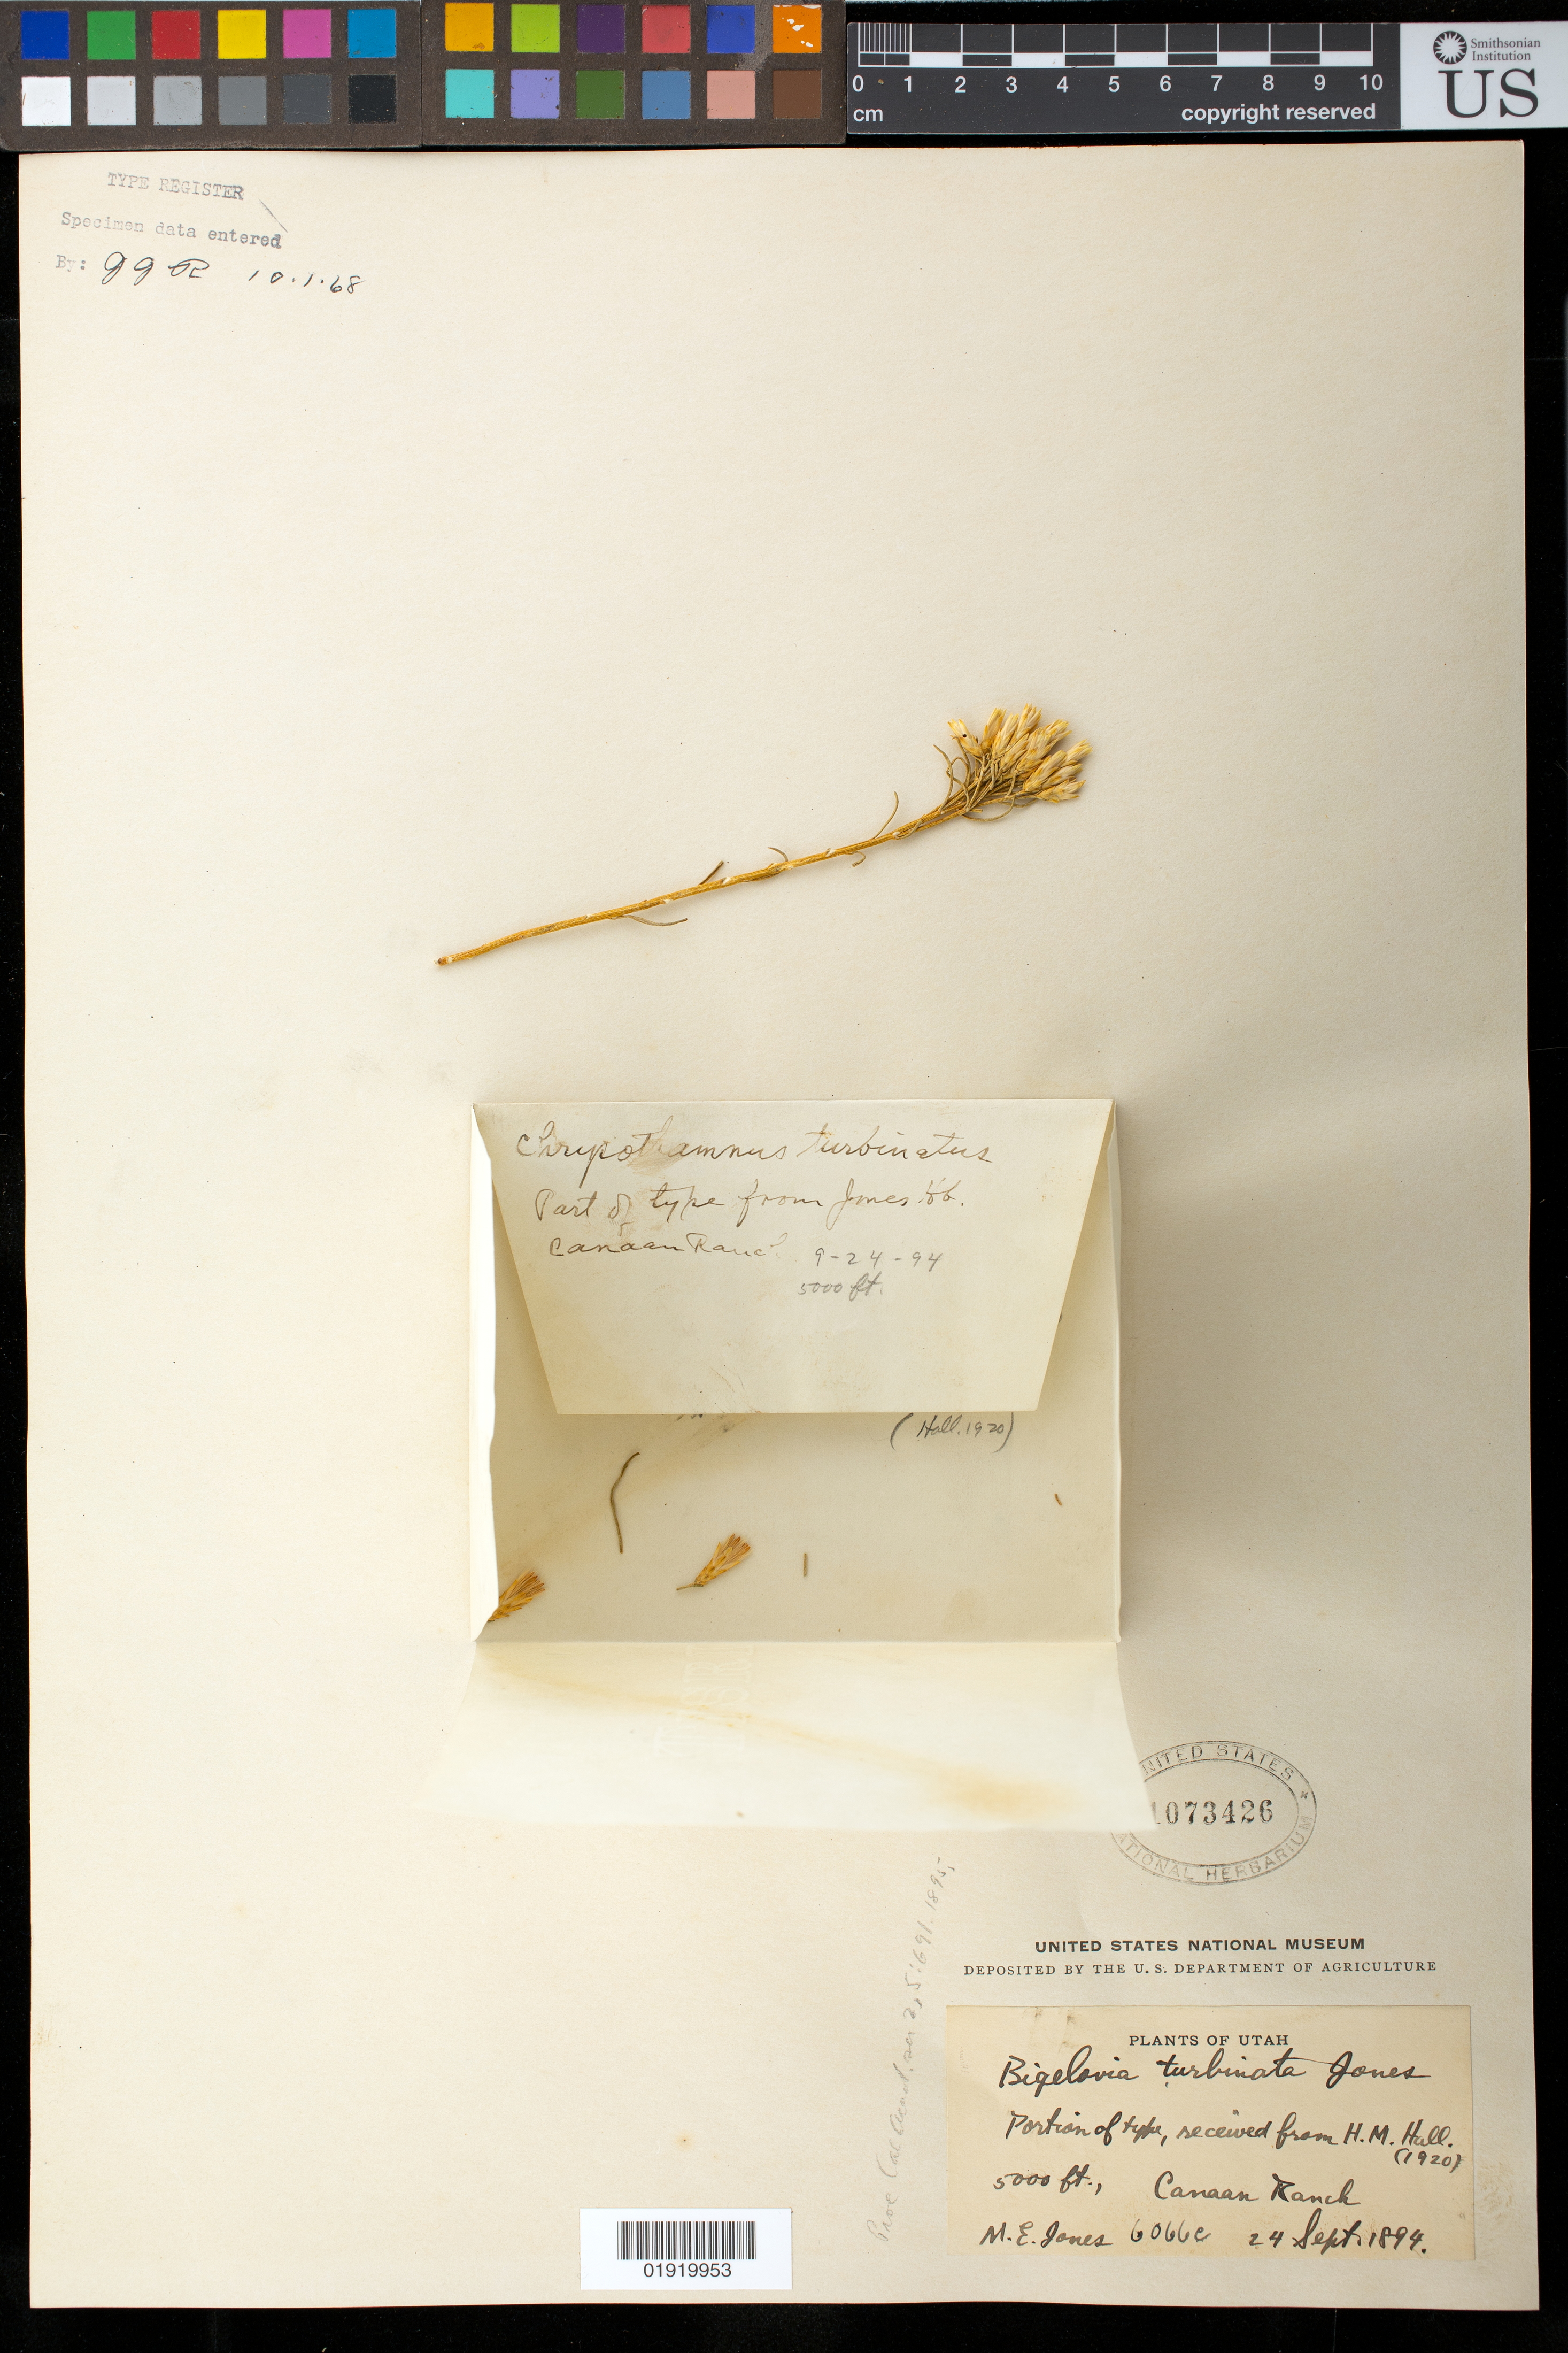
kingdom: Plantae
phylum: Tracheophyta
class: Magnoliopsida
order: Asterales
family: Asteraceae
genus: Bigelowia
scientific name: Bigelowia turbinata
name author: M.E. Jones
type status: Isotype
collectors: M. E. Jones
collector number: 6066 c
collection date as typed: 24 Sep 1894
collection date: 1894-09-24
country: United States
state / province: Utah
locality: Canaan Ranch, near Kanab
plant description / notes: Fragmentary material of type specimen ex herb. Jones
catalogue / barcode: US 1073426